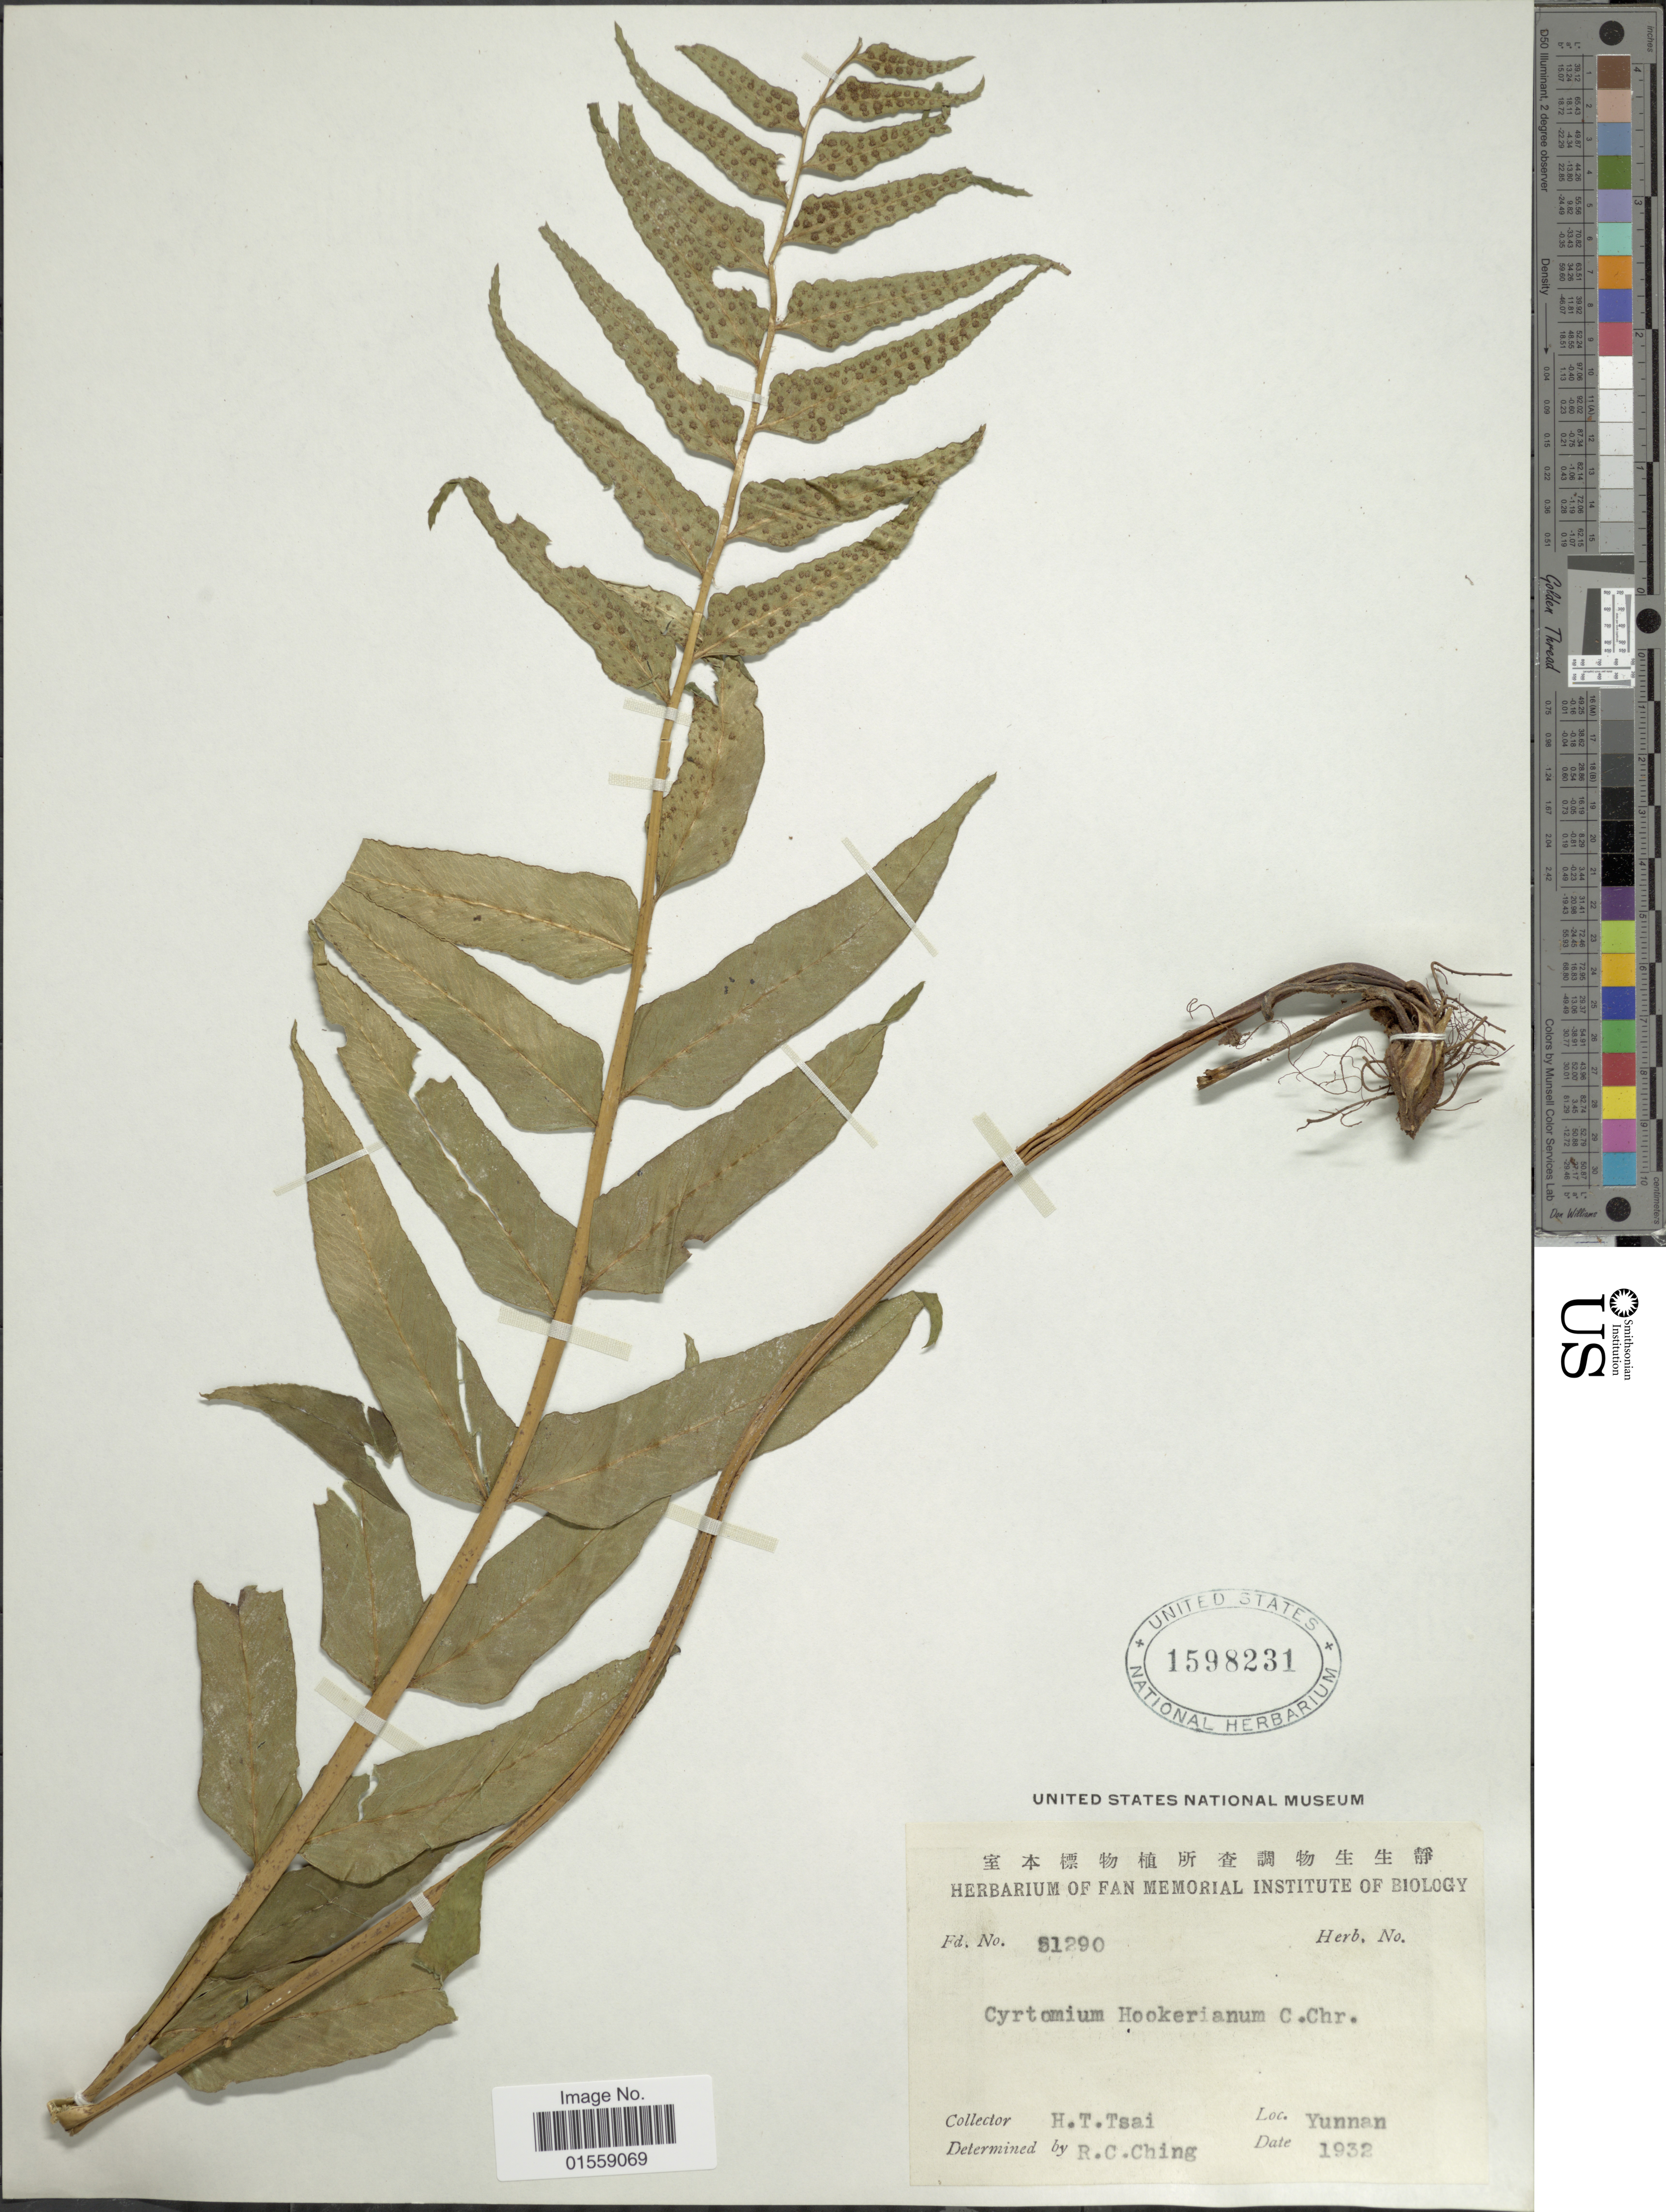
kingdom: Plantae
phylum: Tracheophyta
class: Polypodiopsida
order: Polypodiales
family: Dryopteridaceae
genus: Polystichum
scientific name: Polystichum hookerianum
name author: (C. Presl) C. Chr.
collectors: H. Tsai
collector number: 51290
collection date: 1932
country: China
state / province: Yunnan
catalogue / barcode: US 1598231